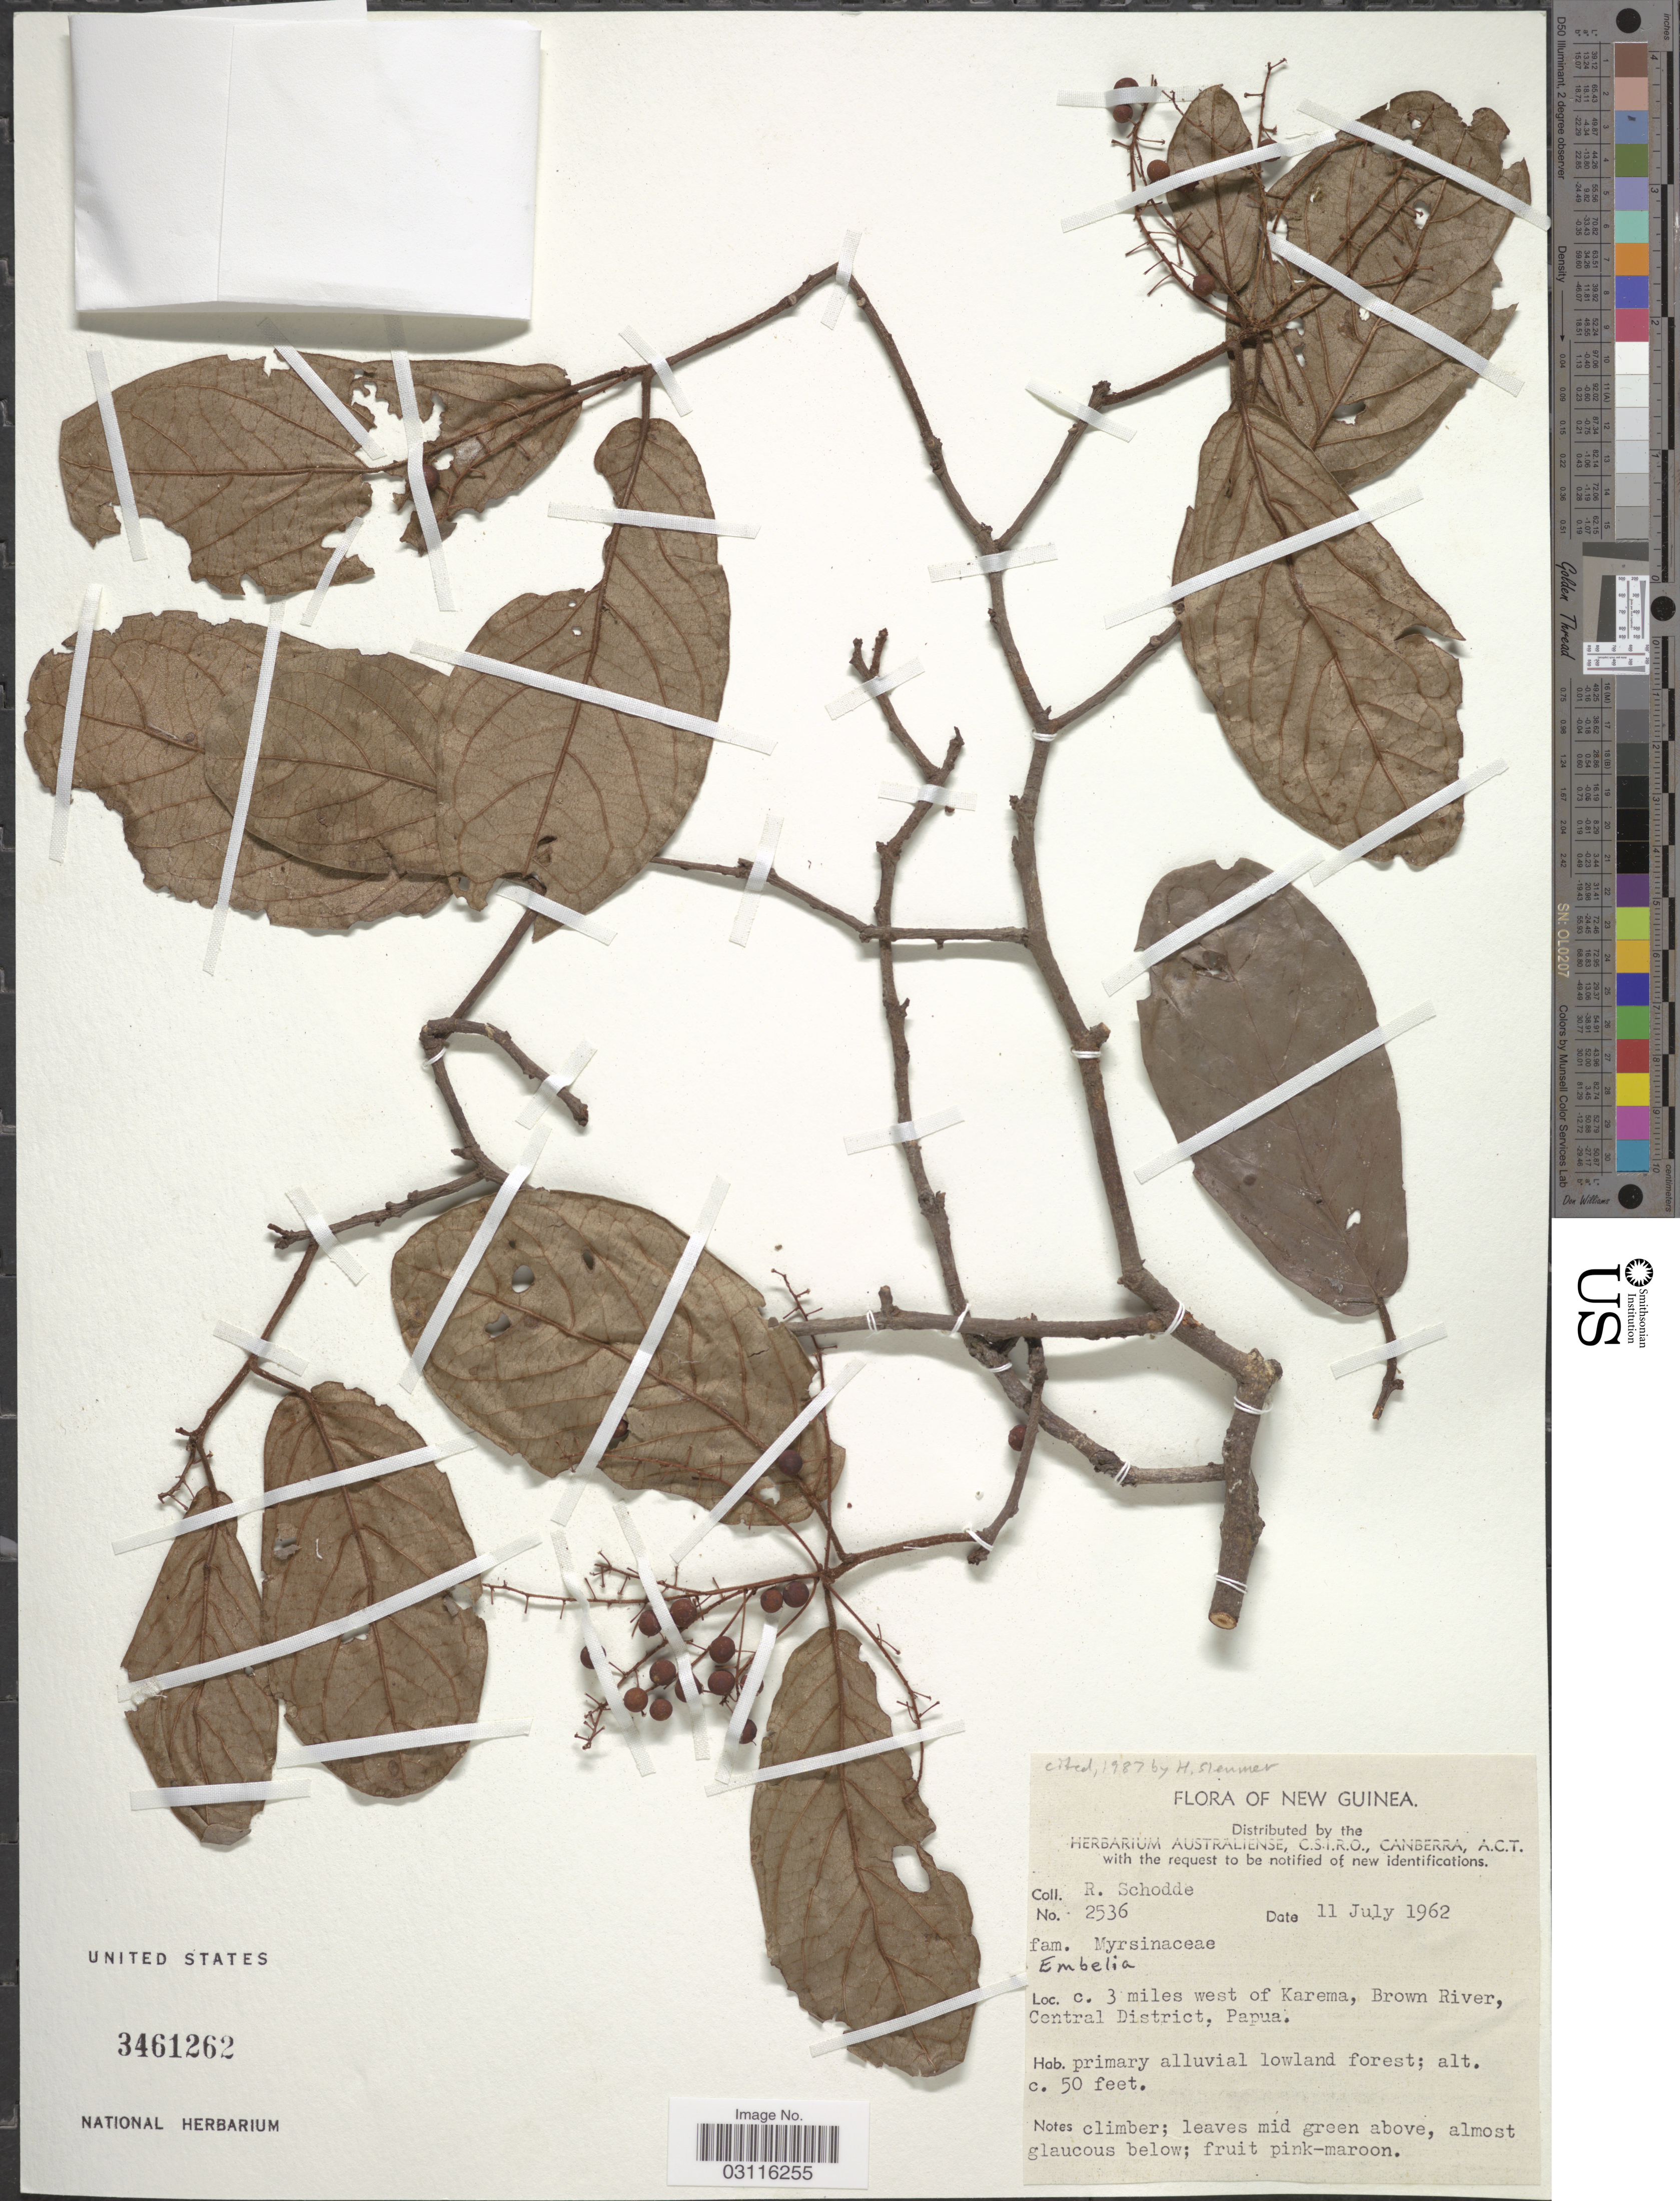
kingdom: Plantae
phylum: Tracheophyta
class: Magnoliopsida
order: Ericales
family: Primulaceae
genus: Embelia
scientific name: Embelia sp.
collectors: R. Schodde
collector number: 2536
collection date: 1962-07-11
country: Papua New Guinea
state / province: Central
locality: New Guinea. C. 3 miles west of Karema, Brown River, Central District, Papua.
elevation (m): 15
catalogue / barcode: US 3461262